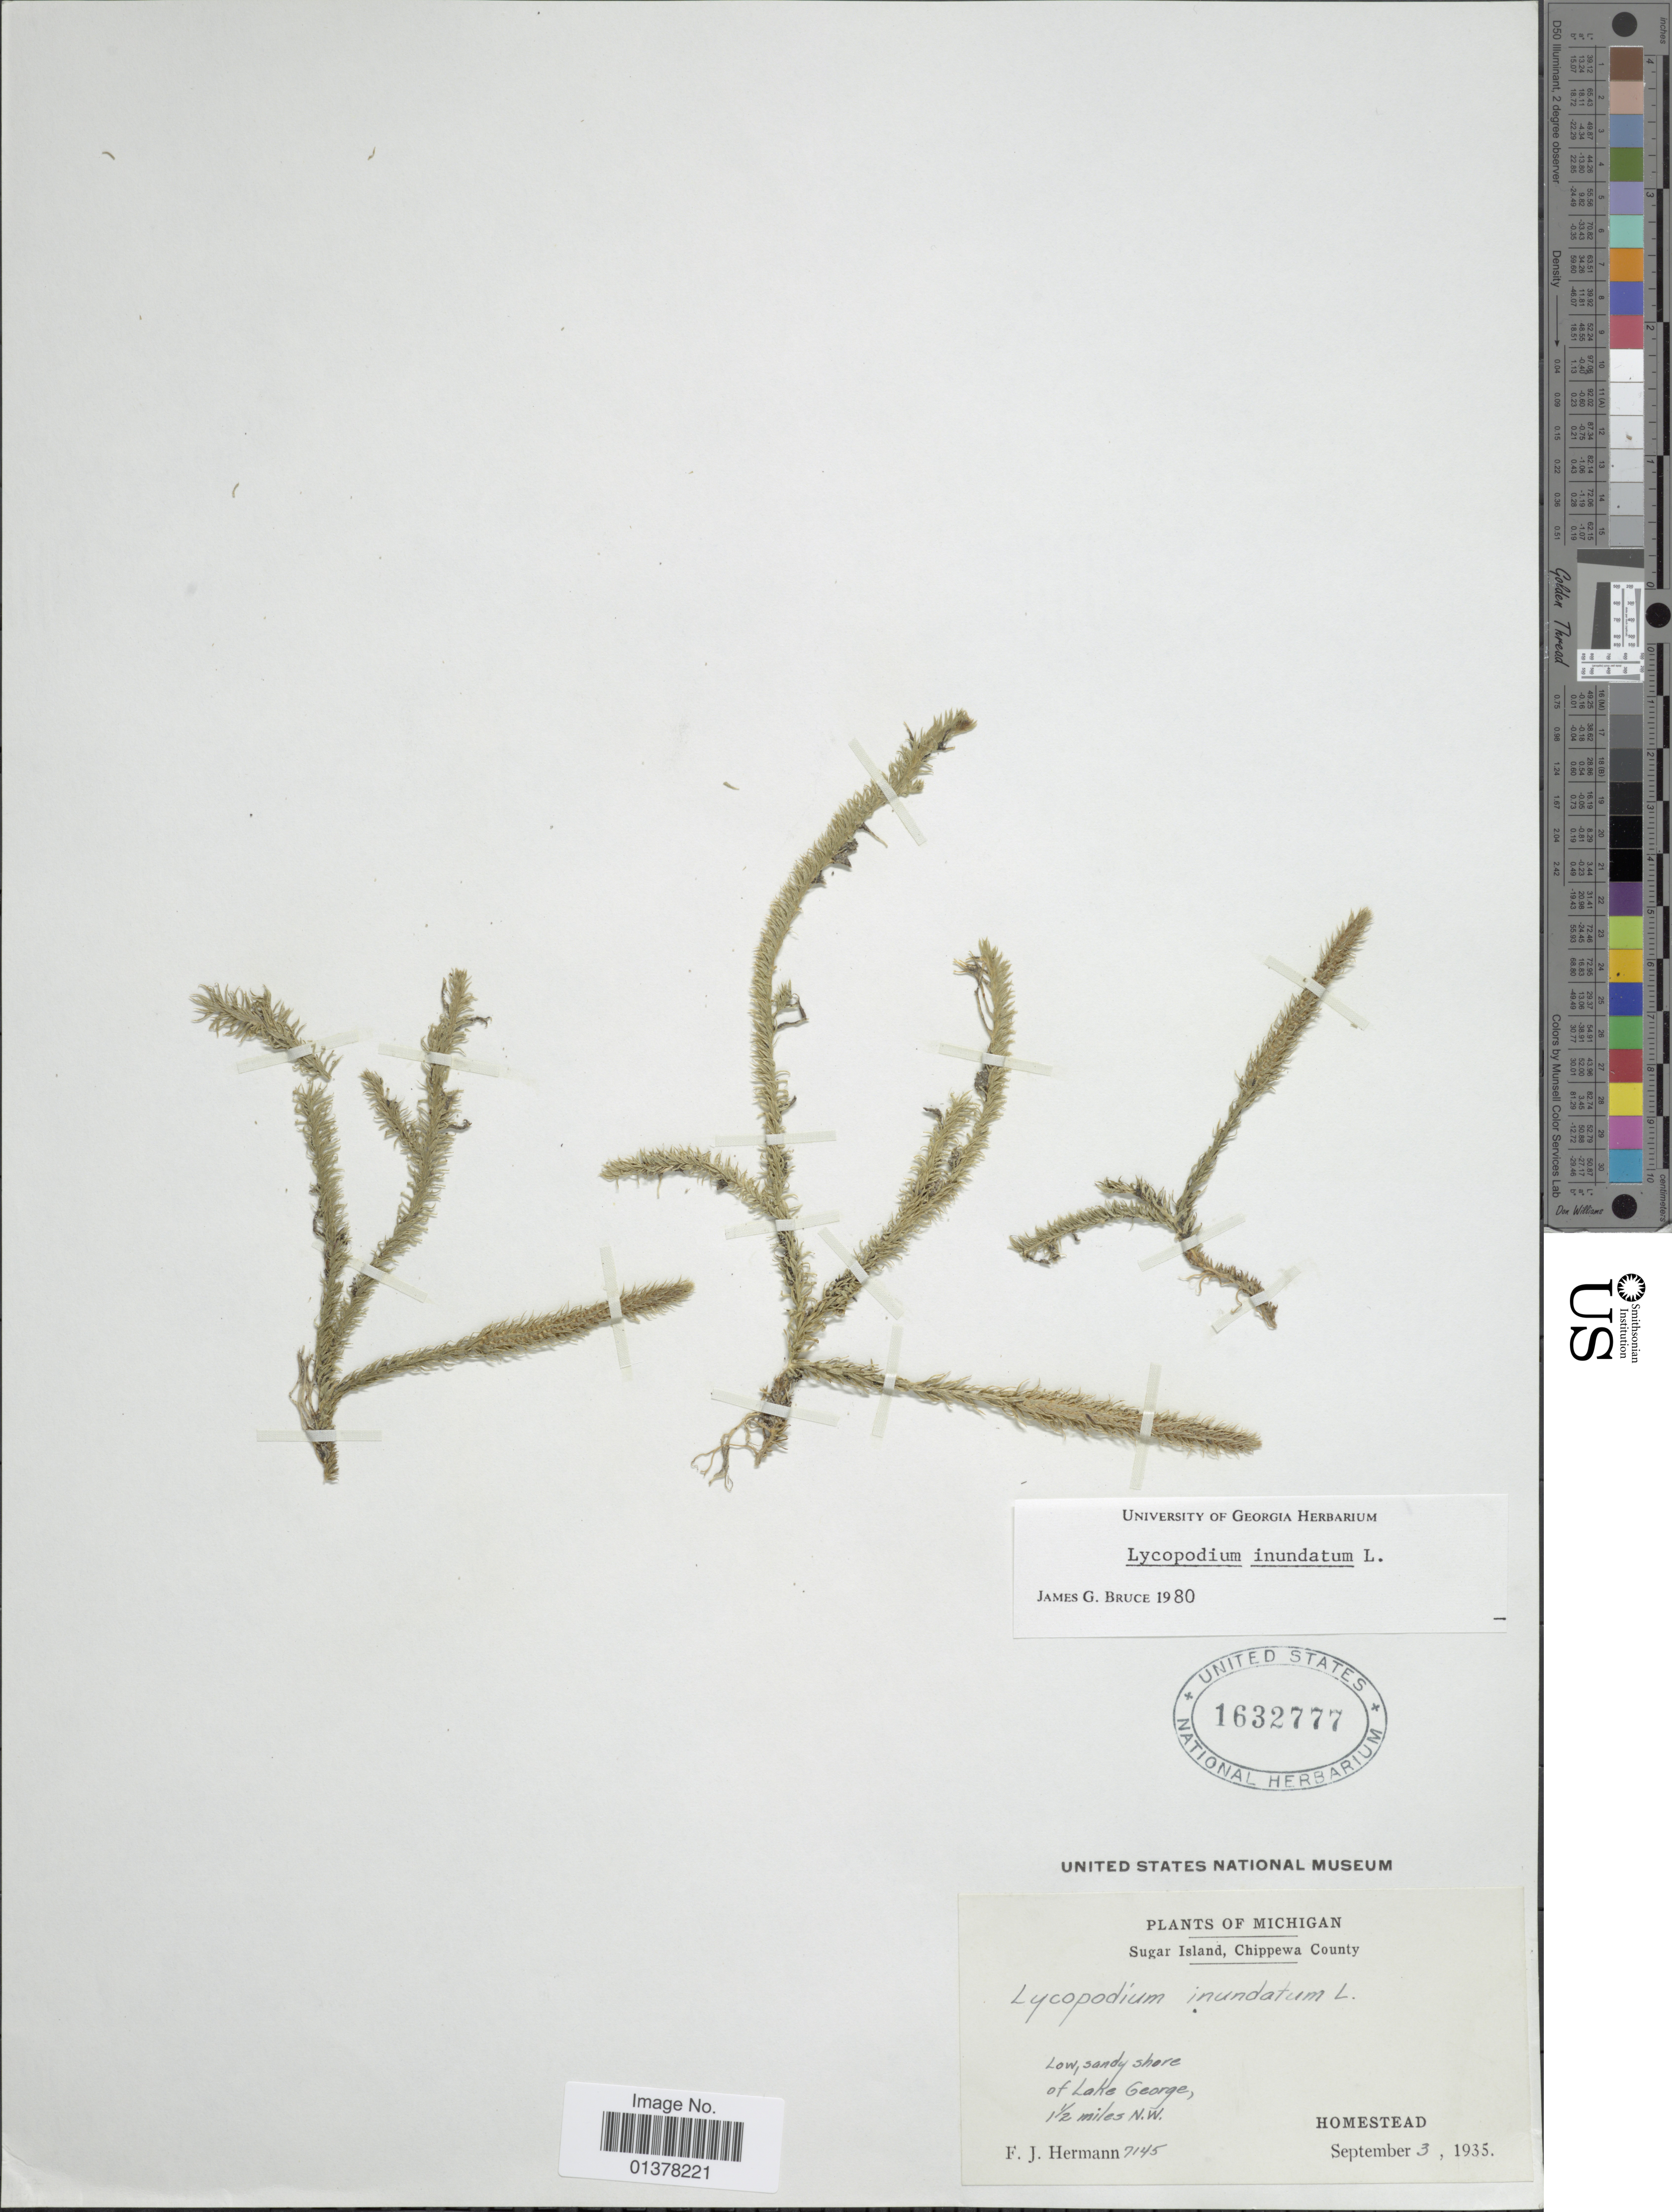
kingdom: Plantae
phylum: Tracheophyta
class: Lycopodiopsida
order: Lycopodiales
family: Lycopodiaceae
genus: Lycopodiella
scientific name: Lycopodiella inundata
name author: (L.) Holub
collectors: F. J. Hermann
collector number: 7145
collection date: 1935-09-03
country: United States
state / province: Michigan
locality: Sugar Island, Chippewa County, sandy shore of Lake George, 1½ miles N.W., Homestead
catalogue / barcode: US 1632777